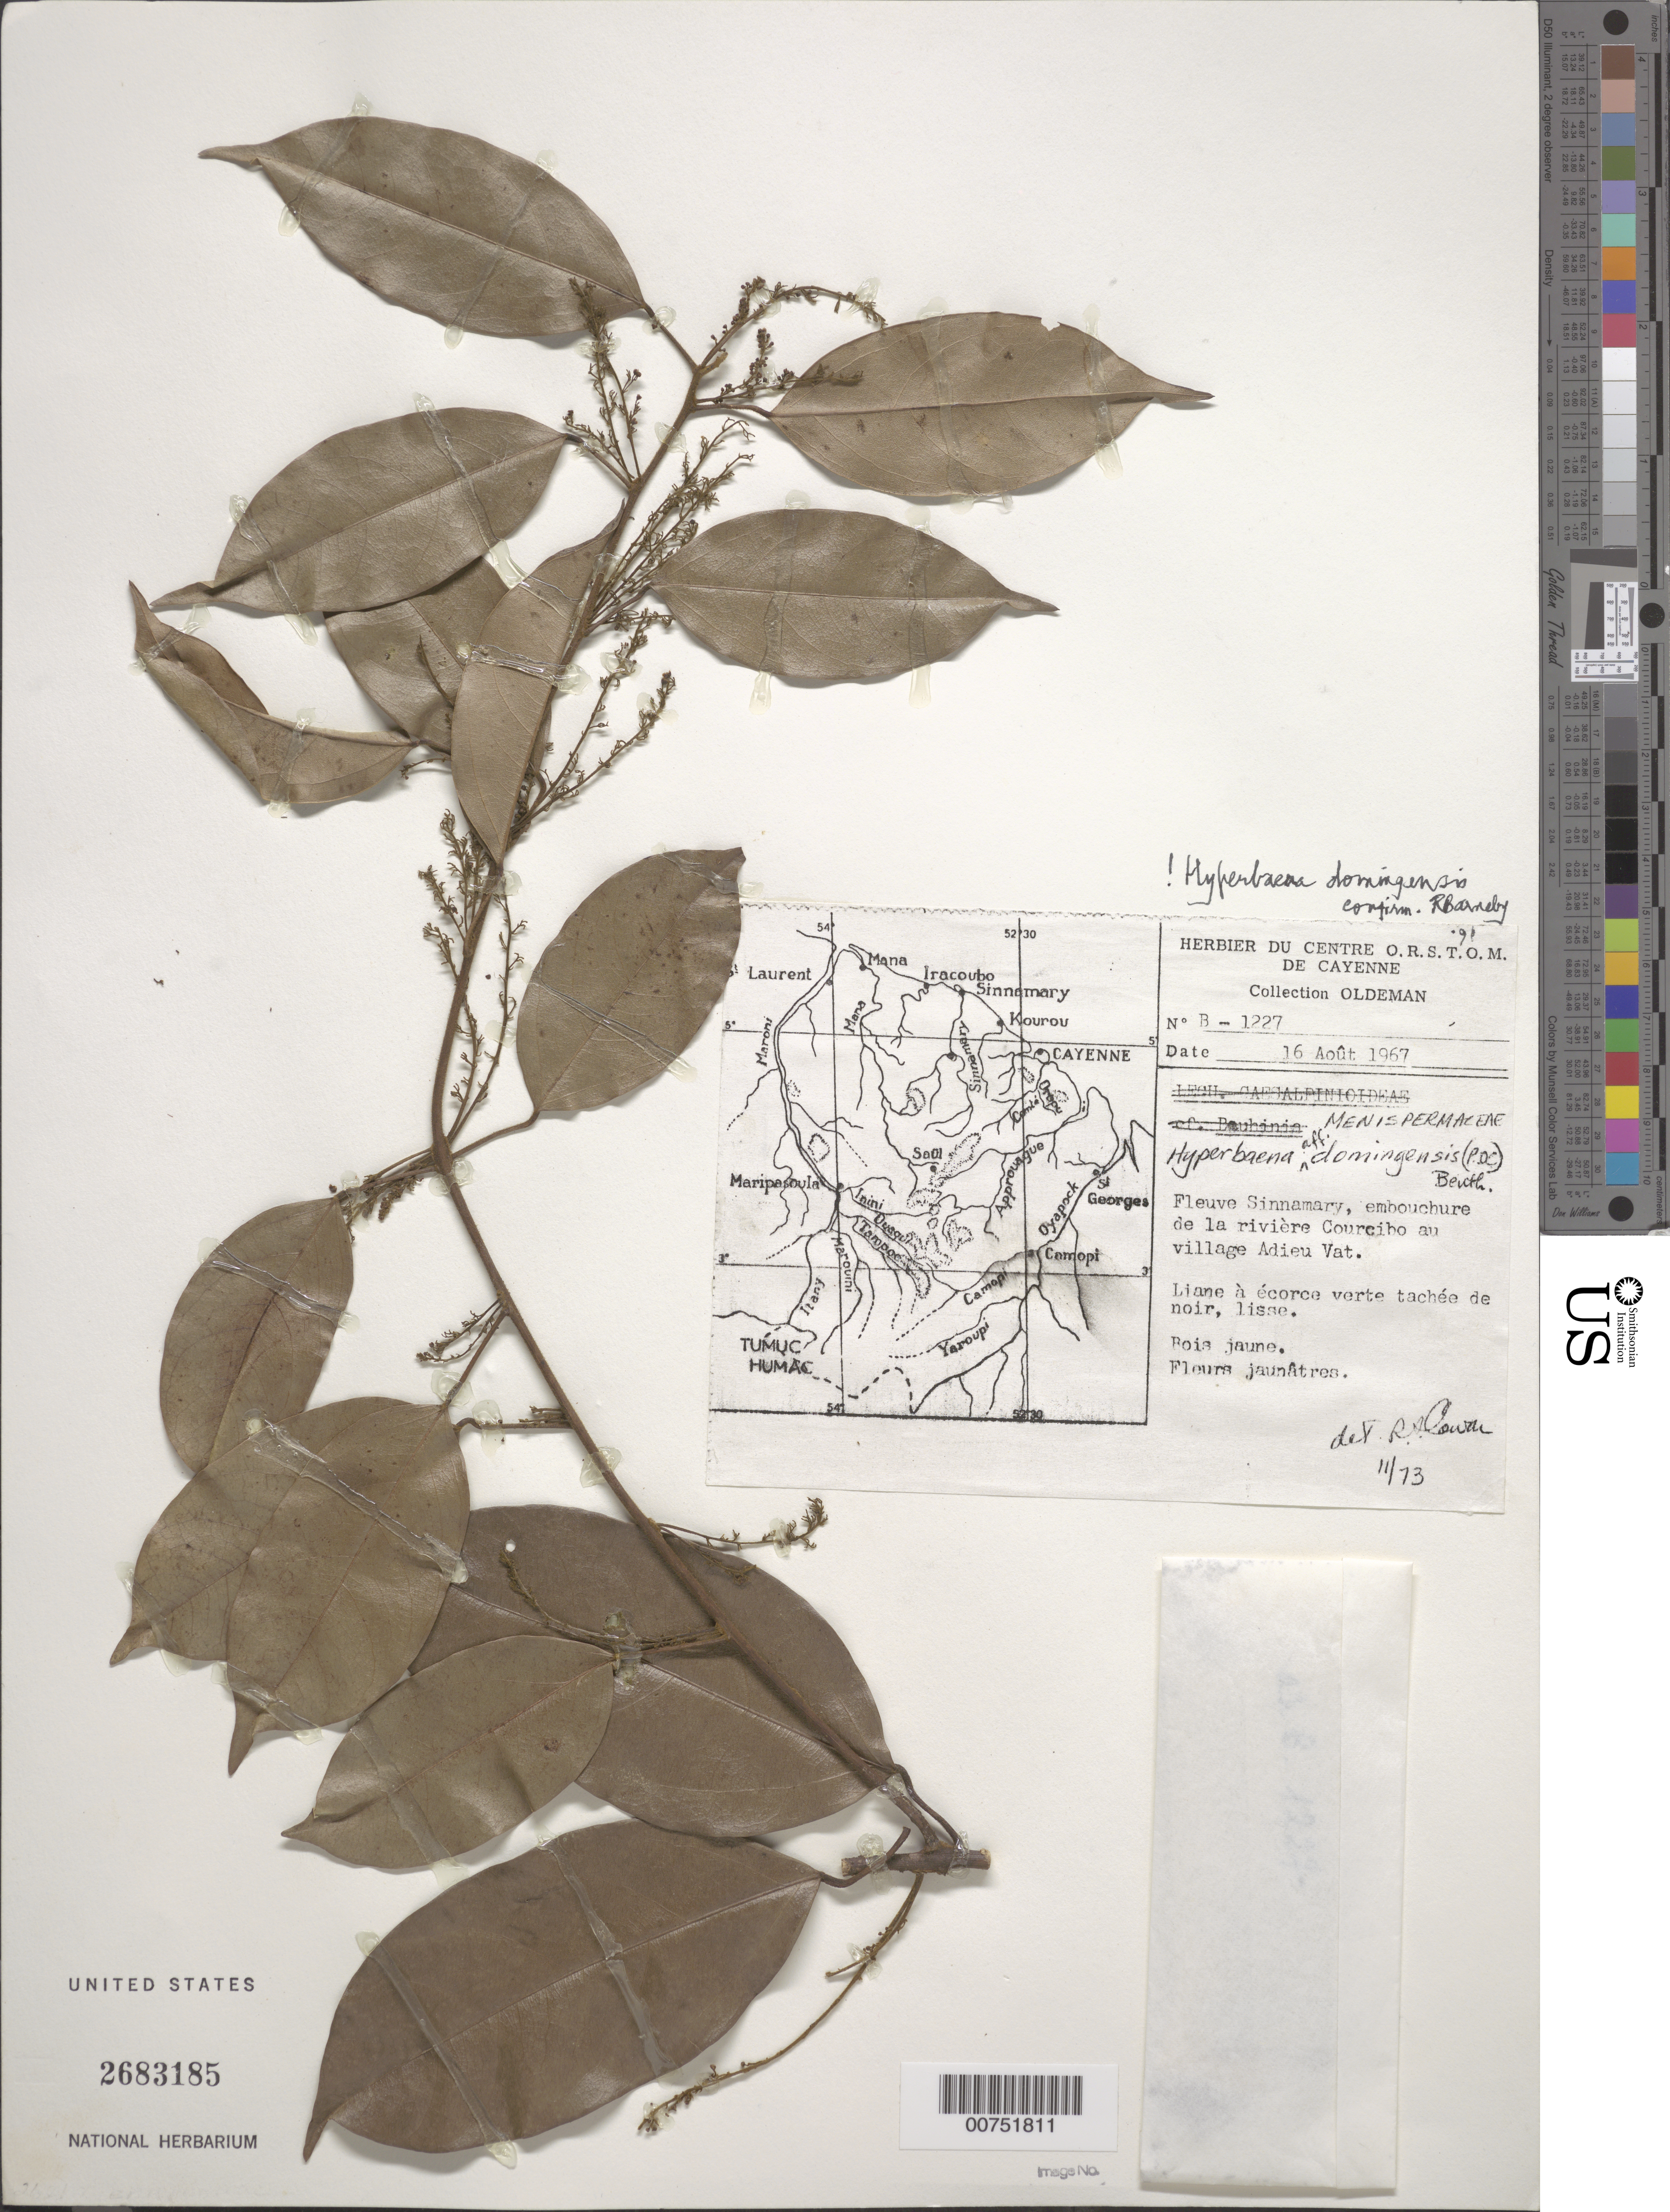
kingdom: Plantae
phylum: Tracheophyta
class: Magnoliopsida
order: Ranunculales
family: Menispermaceae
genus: Hyperbaena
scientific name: Hyperbaena domingensis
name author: (DC.) Benth.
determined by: Barneby, Rupert C., (NY)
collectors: R. Oldeman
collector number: B 1227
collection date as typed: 16-Aug-67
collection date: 1967-08-16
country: French Guiana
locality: Fleuve Sinnamary, embouchure de la rivière Courcibo au village Adieu Vat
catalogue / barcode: US 2683185